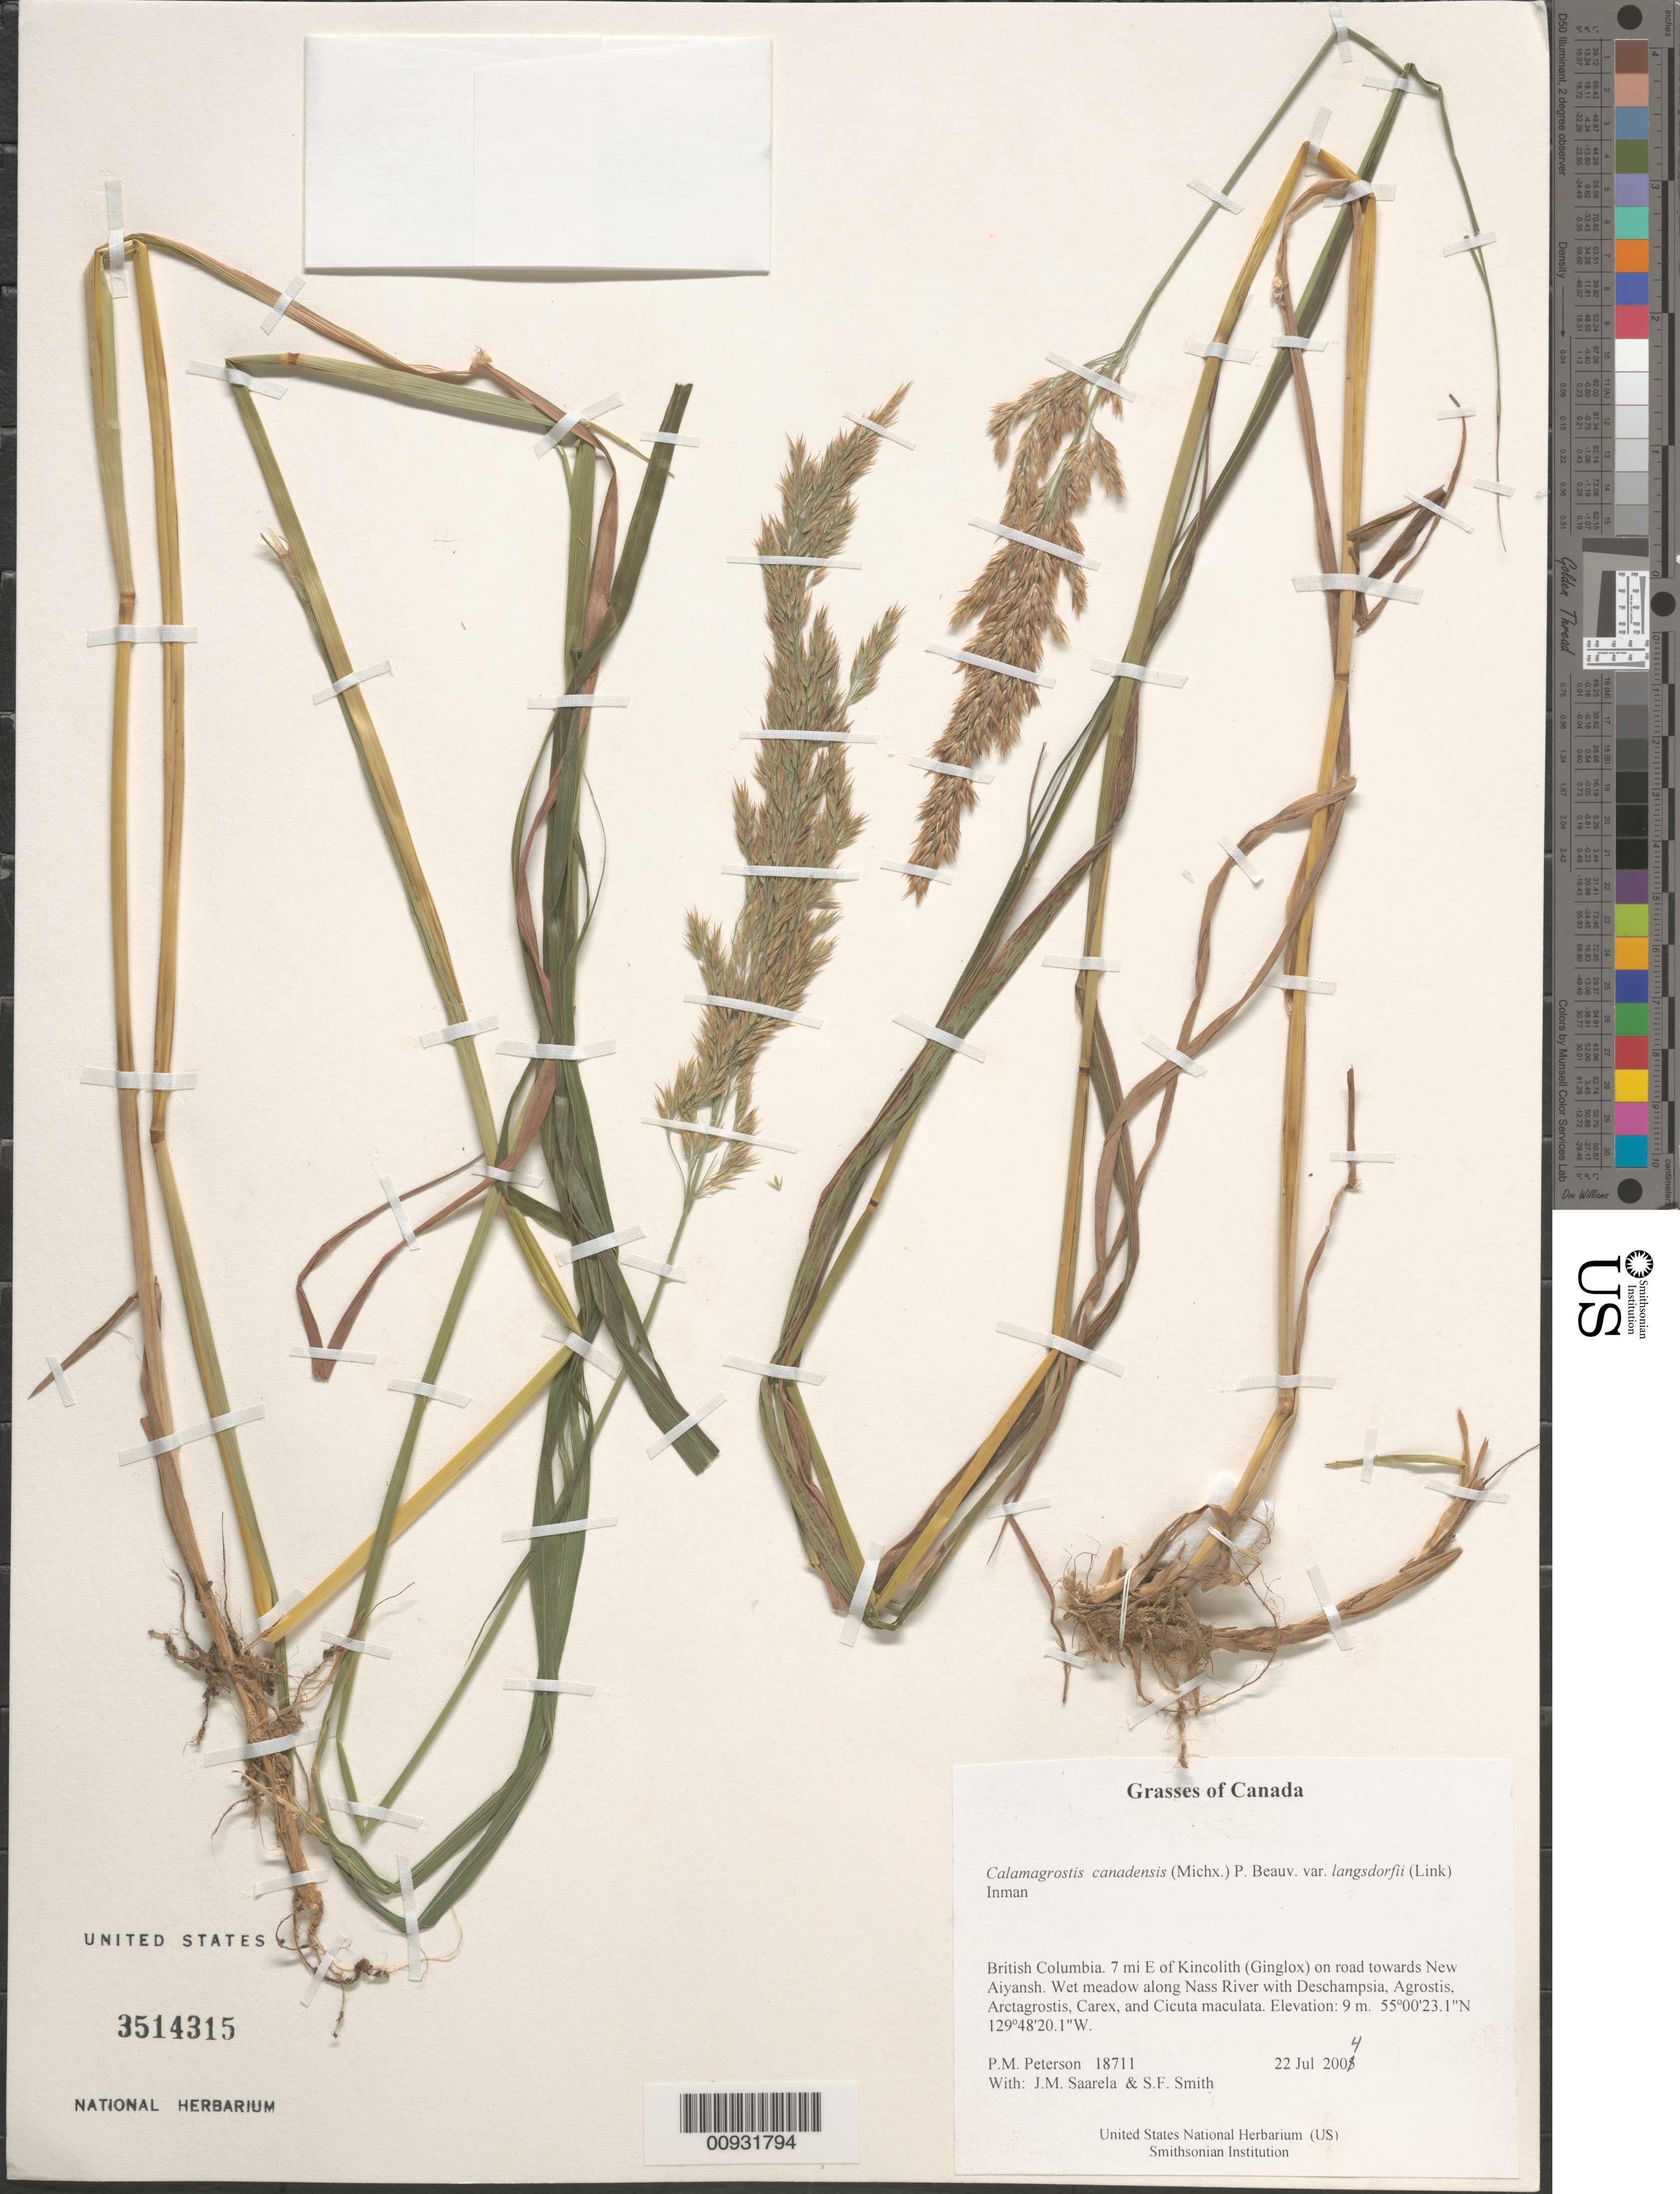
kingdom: Plantae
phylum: Tracheophyta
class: Liliopsida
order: Poales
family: Poaceae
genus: Calamagrostis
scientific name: Calamagrostis canadensis var. langsdorffii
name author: (Link) Inman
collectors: P. M. Peterson, J. Saarela & S.F. Smith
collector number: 18711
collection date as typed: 22 Jul 2004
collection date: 2004-07-22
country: Canada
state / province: British Columbia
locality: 7 mi E of Kincolith (Ginglox) on road towards New Aiyansh. Wet meadow along Nass River with Deschampsia, Agrostis, Arctagrostis, Carex, and Cicuta maculata.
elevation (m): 9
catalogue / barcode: US 3514315